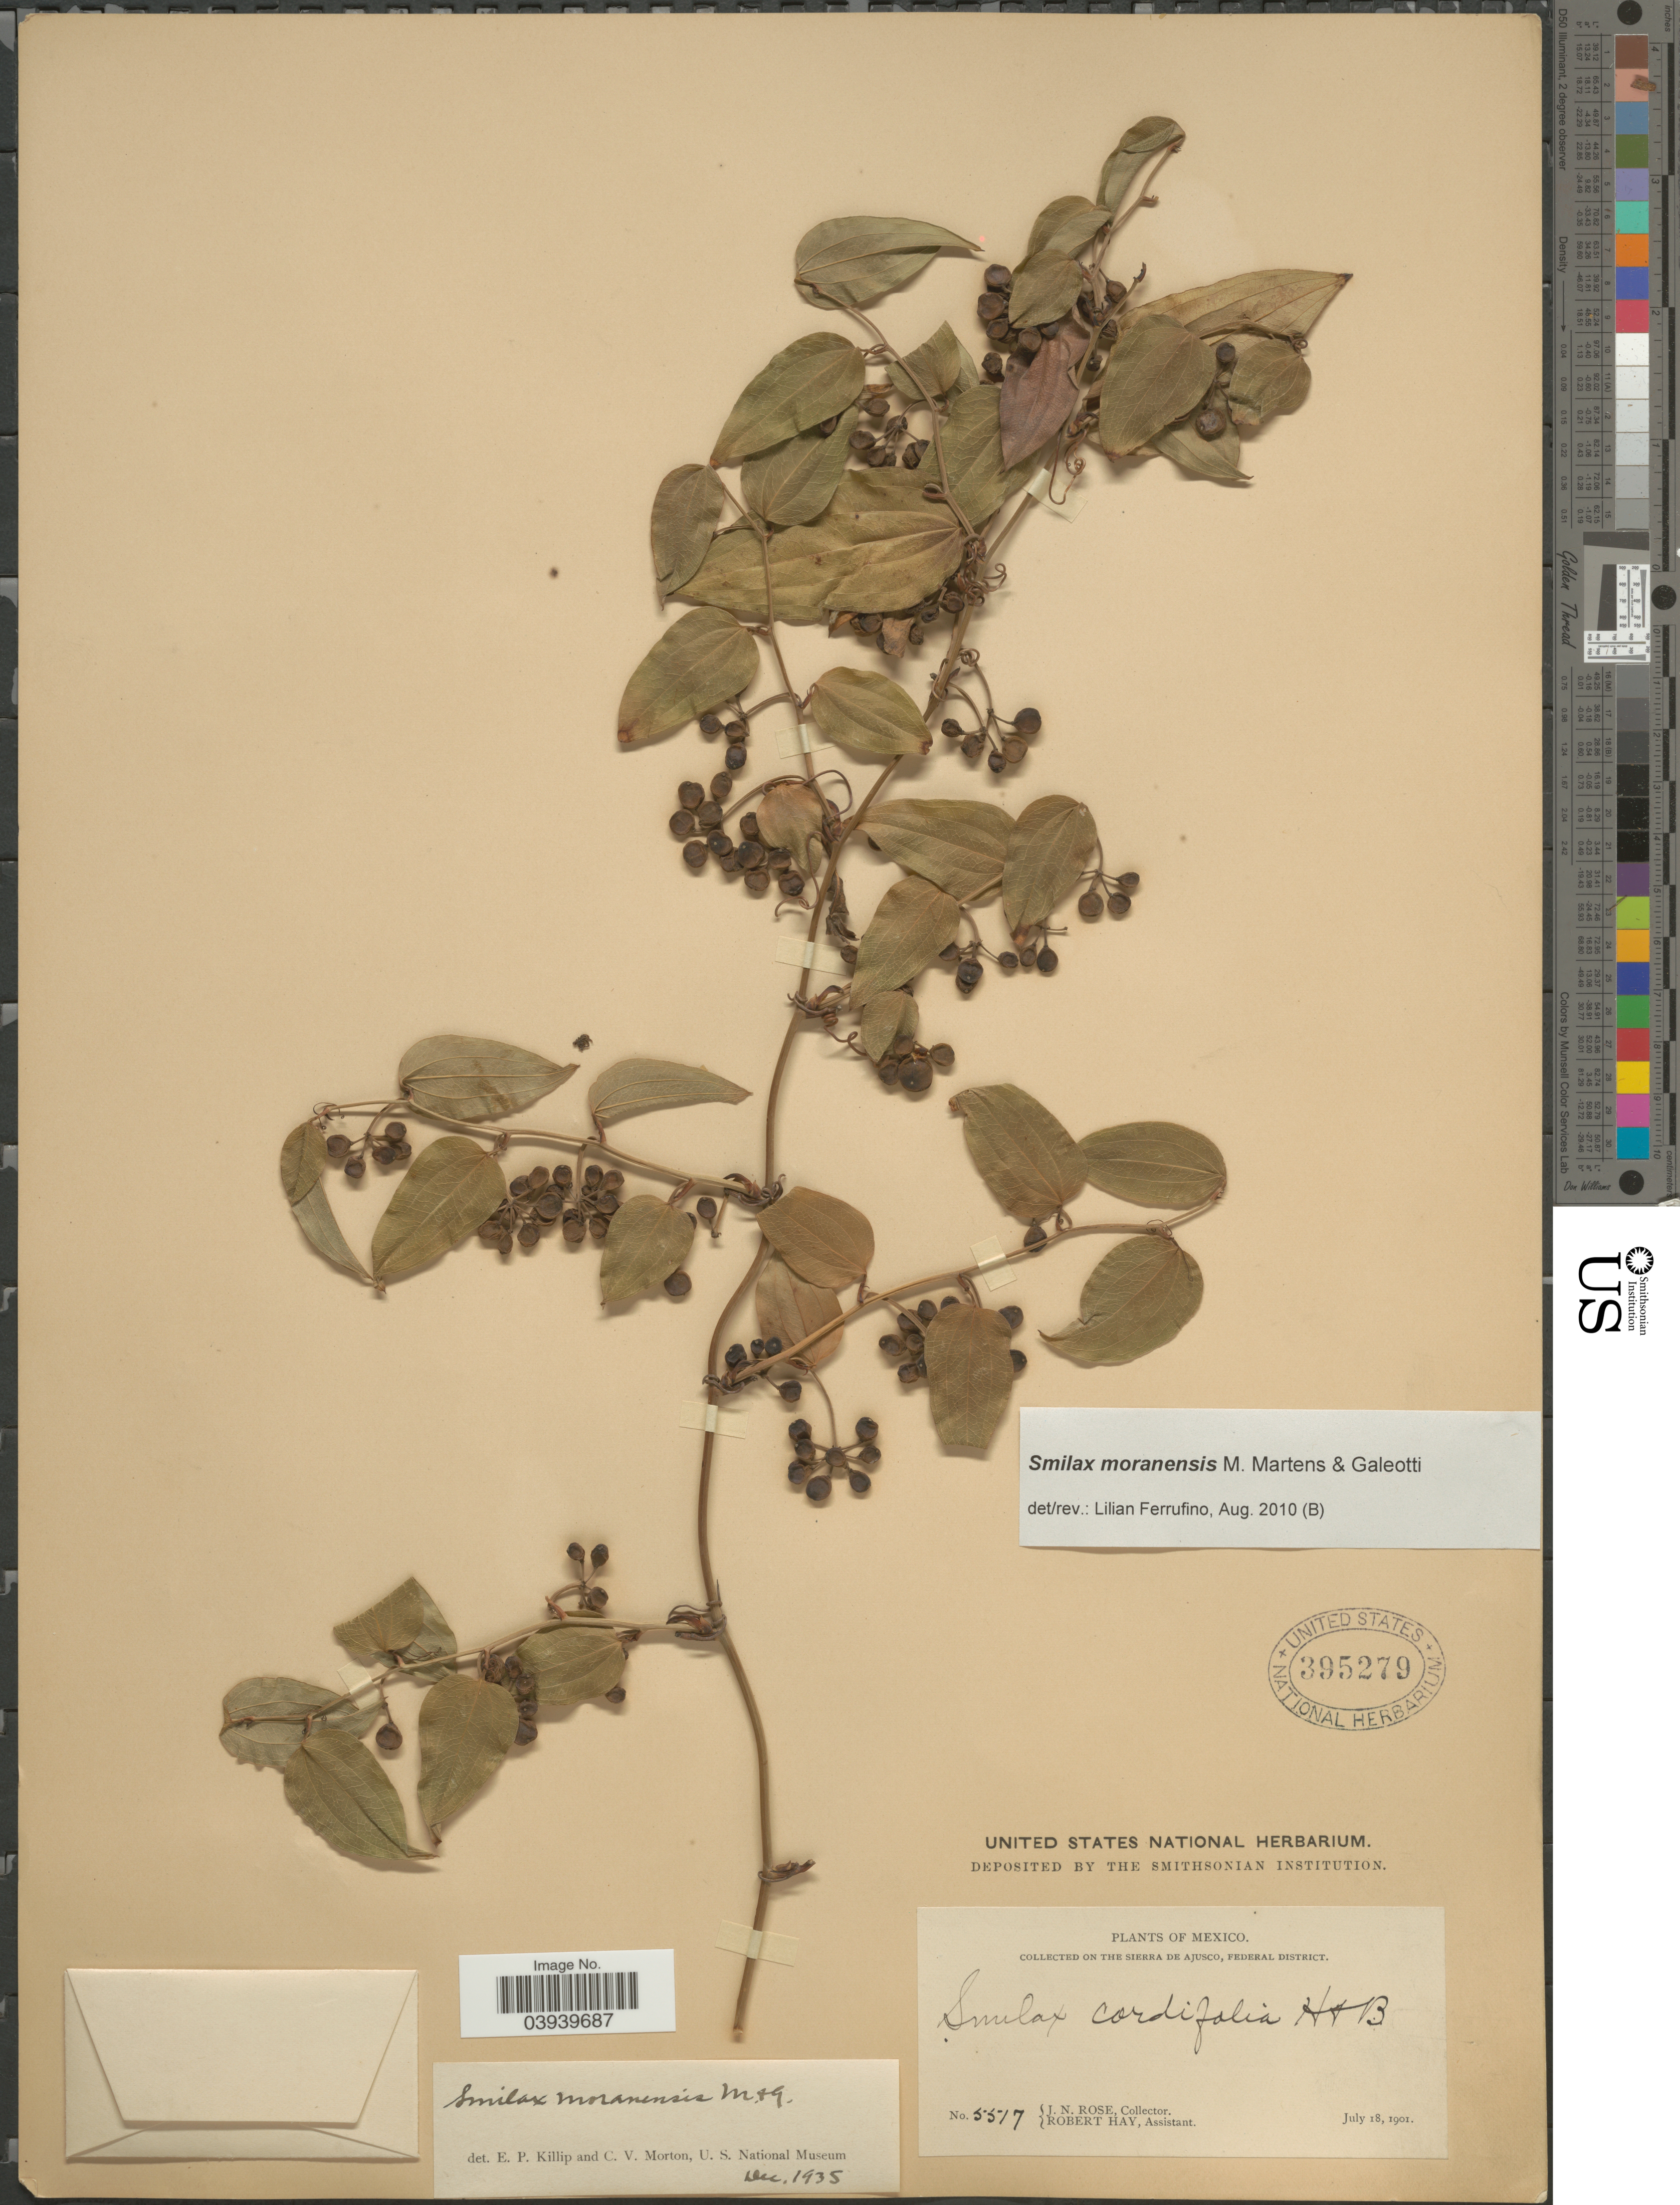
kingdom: Plantae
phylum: Tracheophyta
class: Liliopsida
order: Liliales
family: Smilacaceae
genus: Smilax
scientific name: Smilax moranensis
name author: M. Martens & Galeotti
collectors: J. N. Rose & R. Hay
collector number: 5517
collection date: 1901-07-18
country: Mexico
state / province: Distrito Federal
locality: On the Sierra de Ajusco, Federal District.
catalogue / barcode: US 395279